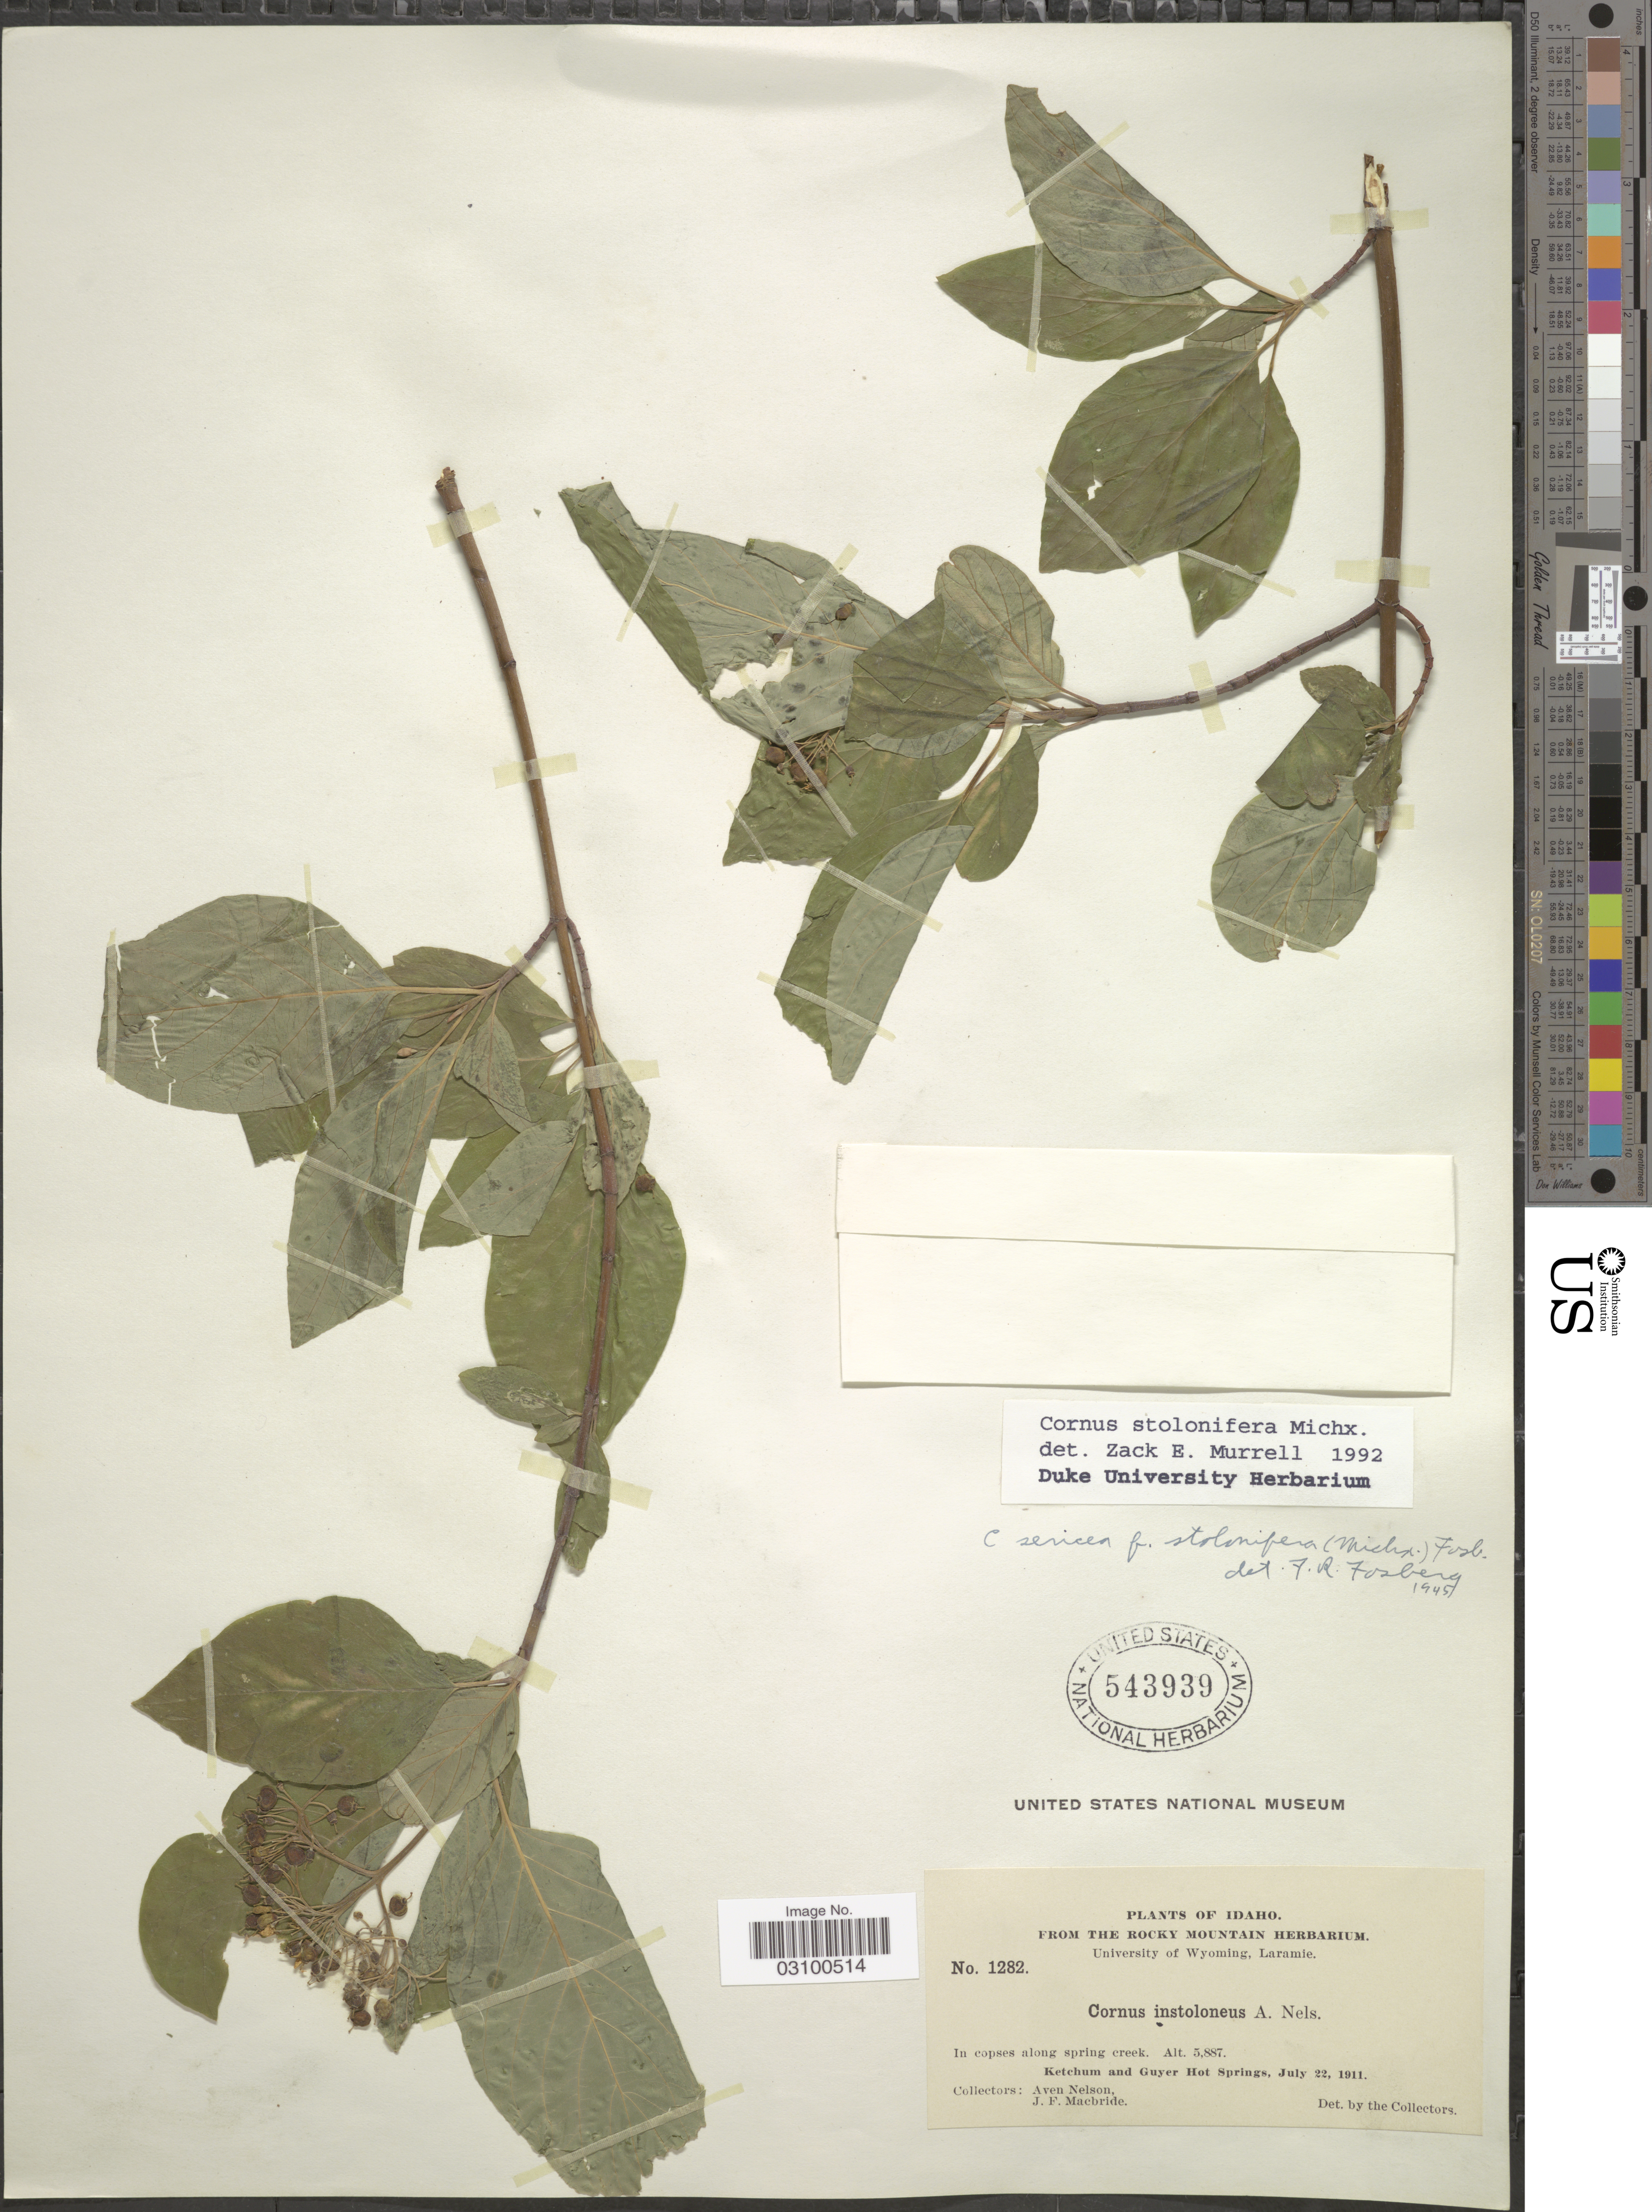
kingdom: Plantae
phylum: Tracheophyta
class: Magnoliopsida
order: Cornales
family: Cornaceae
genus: Cornus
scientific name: Cornus sericea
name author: L.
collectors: A. Nelson & J. F. Macbride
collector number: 1282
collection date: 1911-07-22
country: United States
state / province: Idaho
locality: In copses along spring creek. Ketchum and Guyer Hot Springs.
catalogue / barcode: US 543939